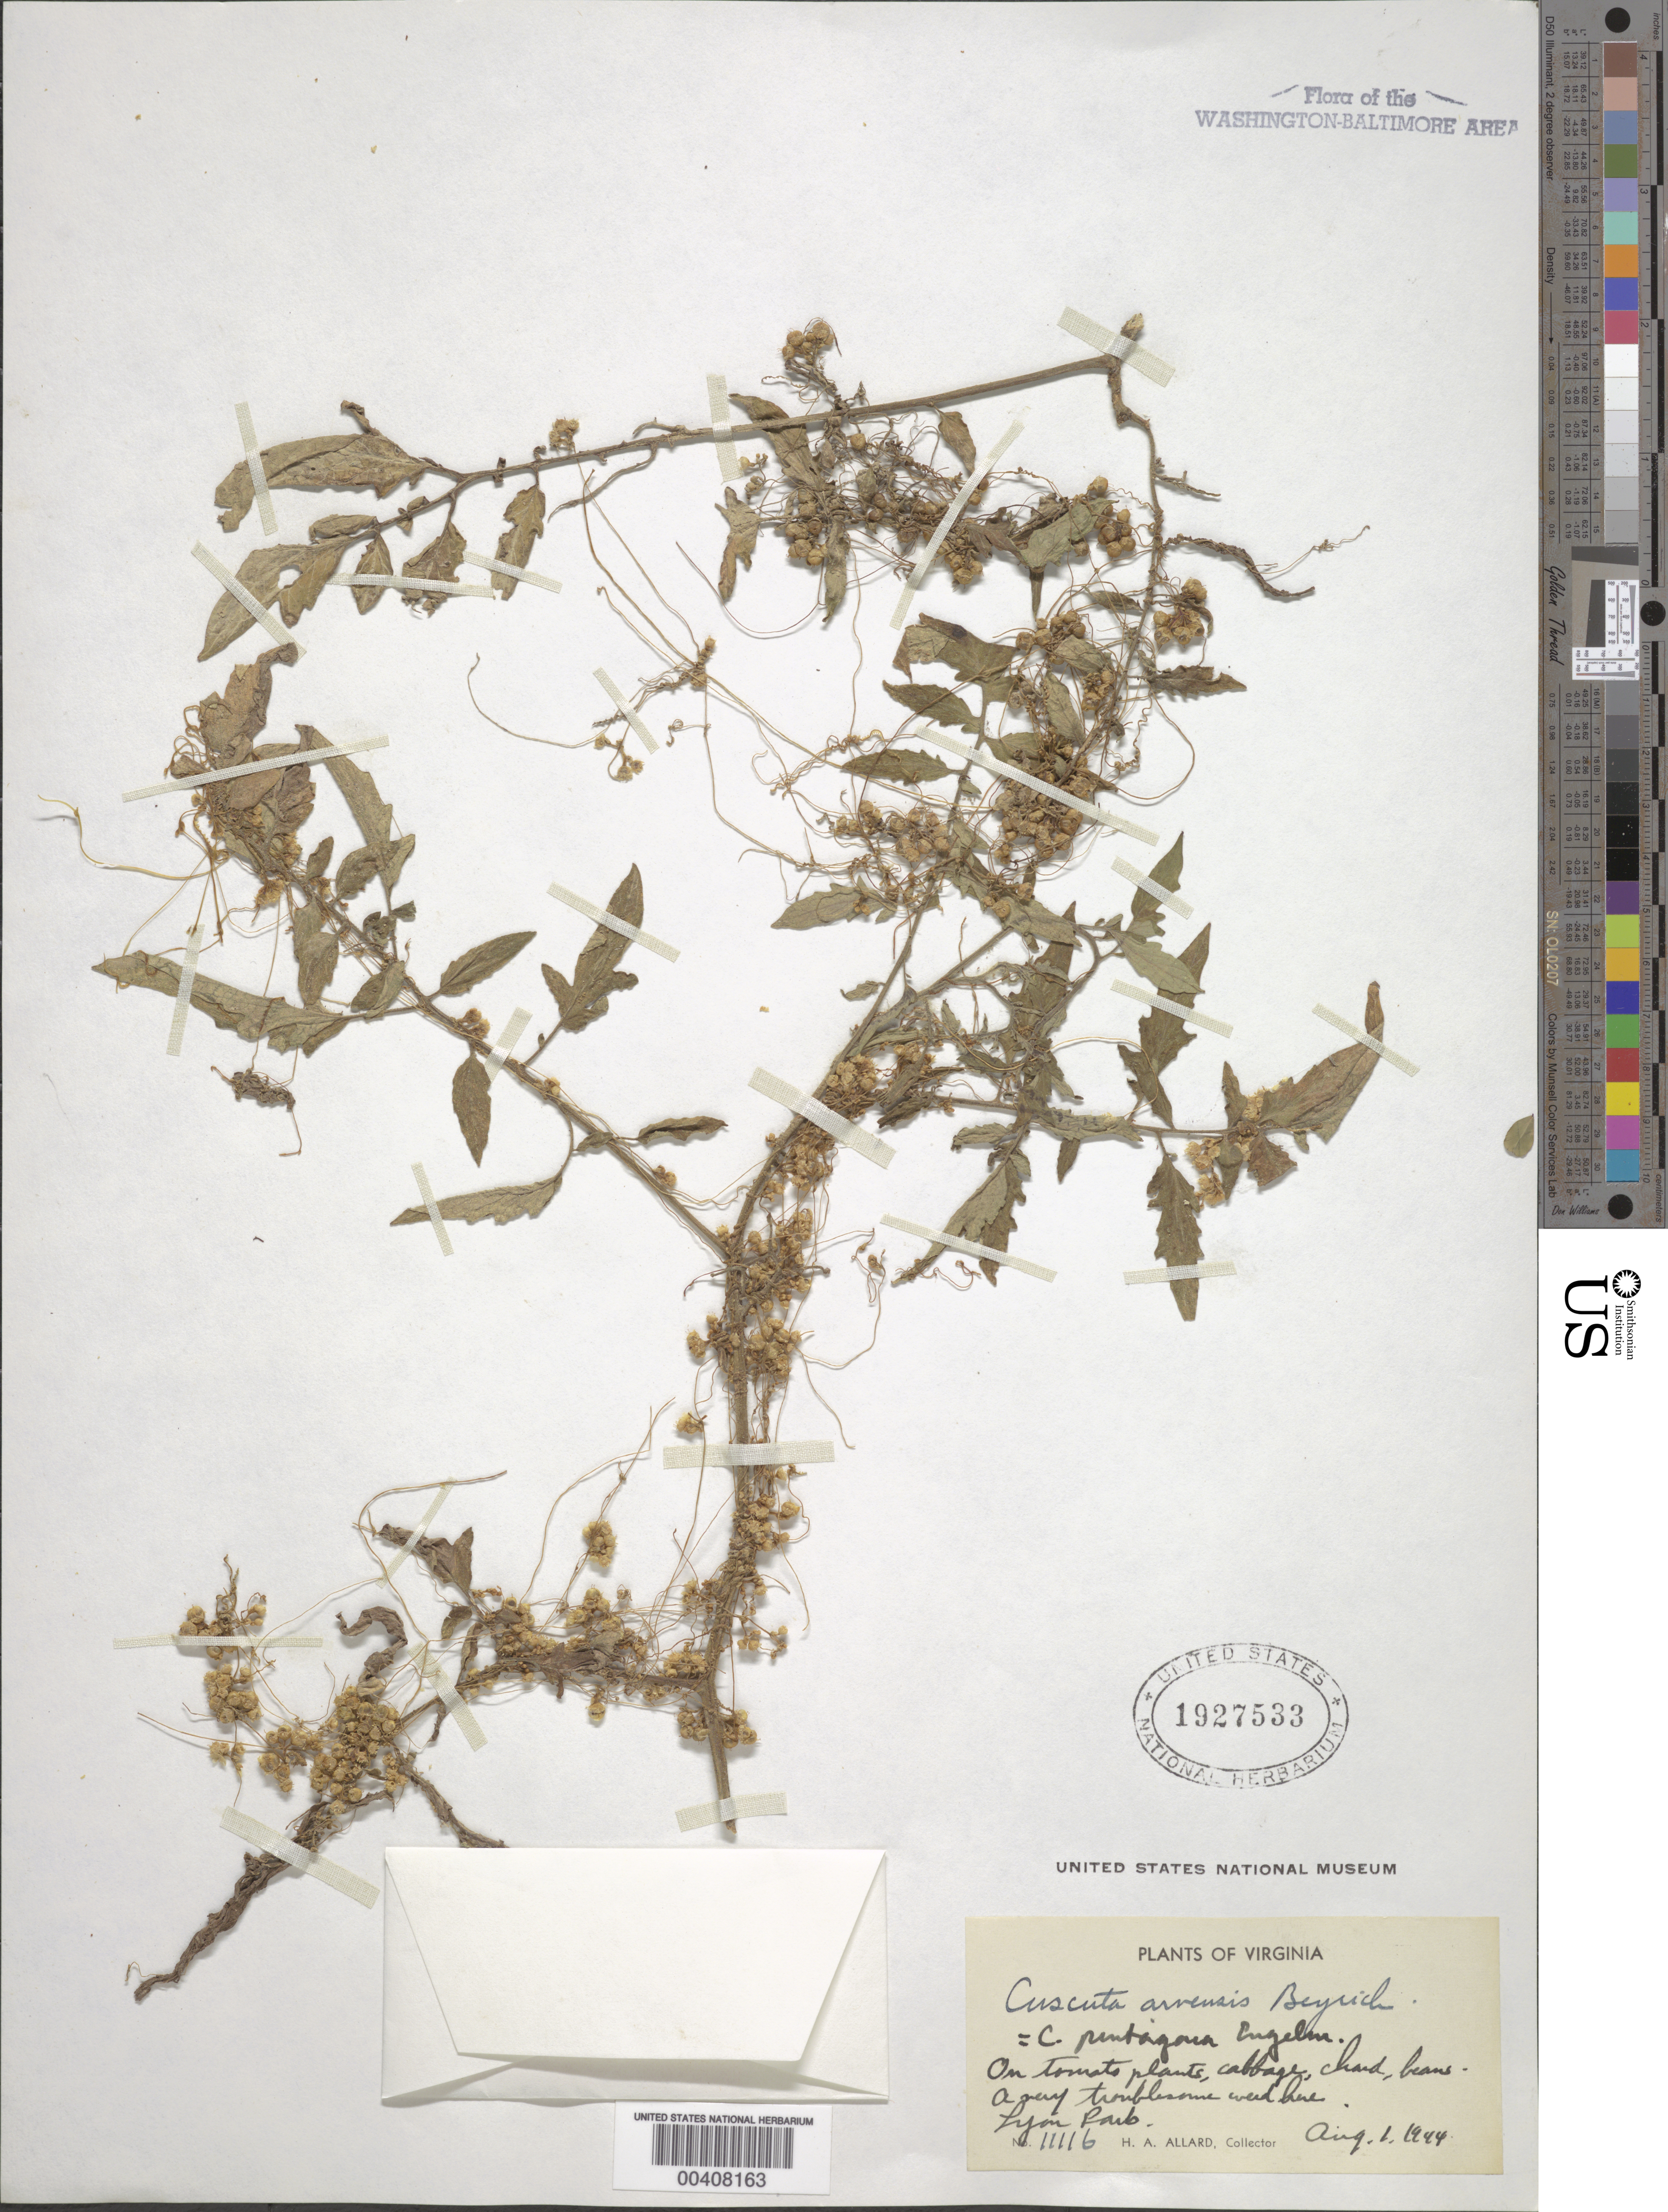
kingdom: Plantae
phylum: Tracheophyta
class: Magnoliopsida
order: Solanales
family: Convolvulaceae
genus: Cuscuta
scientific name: Cuscuta pentagona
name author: Engelm.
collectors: H. A. Allard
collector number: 11116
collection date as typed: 01 Aug 1944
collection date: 1944-08-01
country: United States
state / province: Virginia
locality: Lyon Park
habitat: On tomato, cabbage, chard, beans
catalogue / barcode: US 1927533